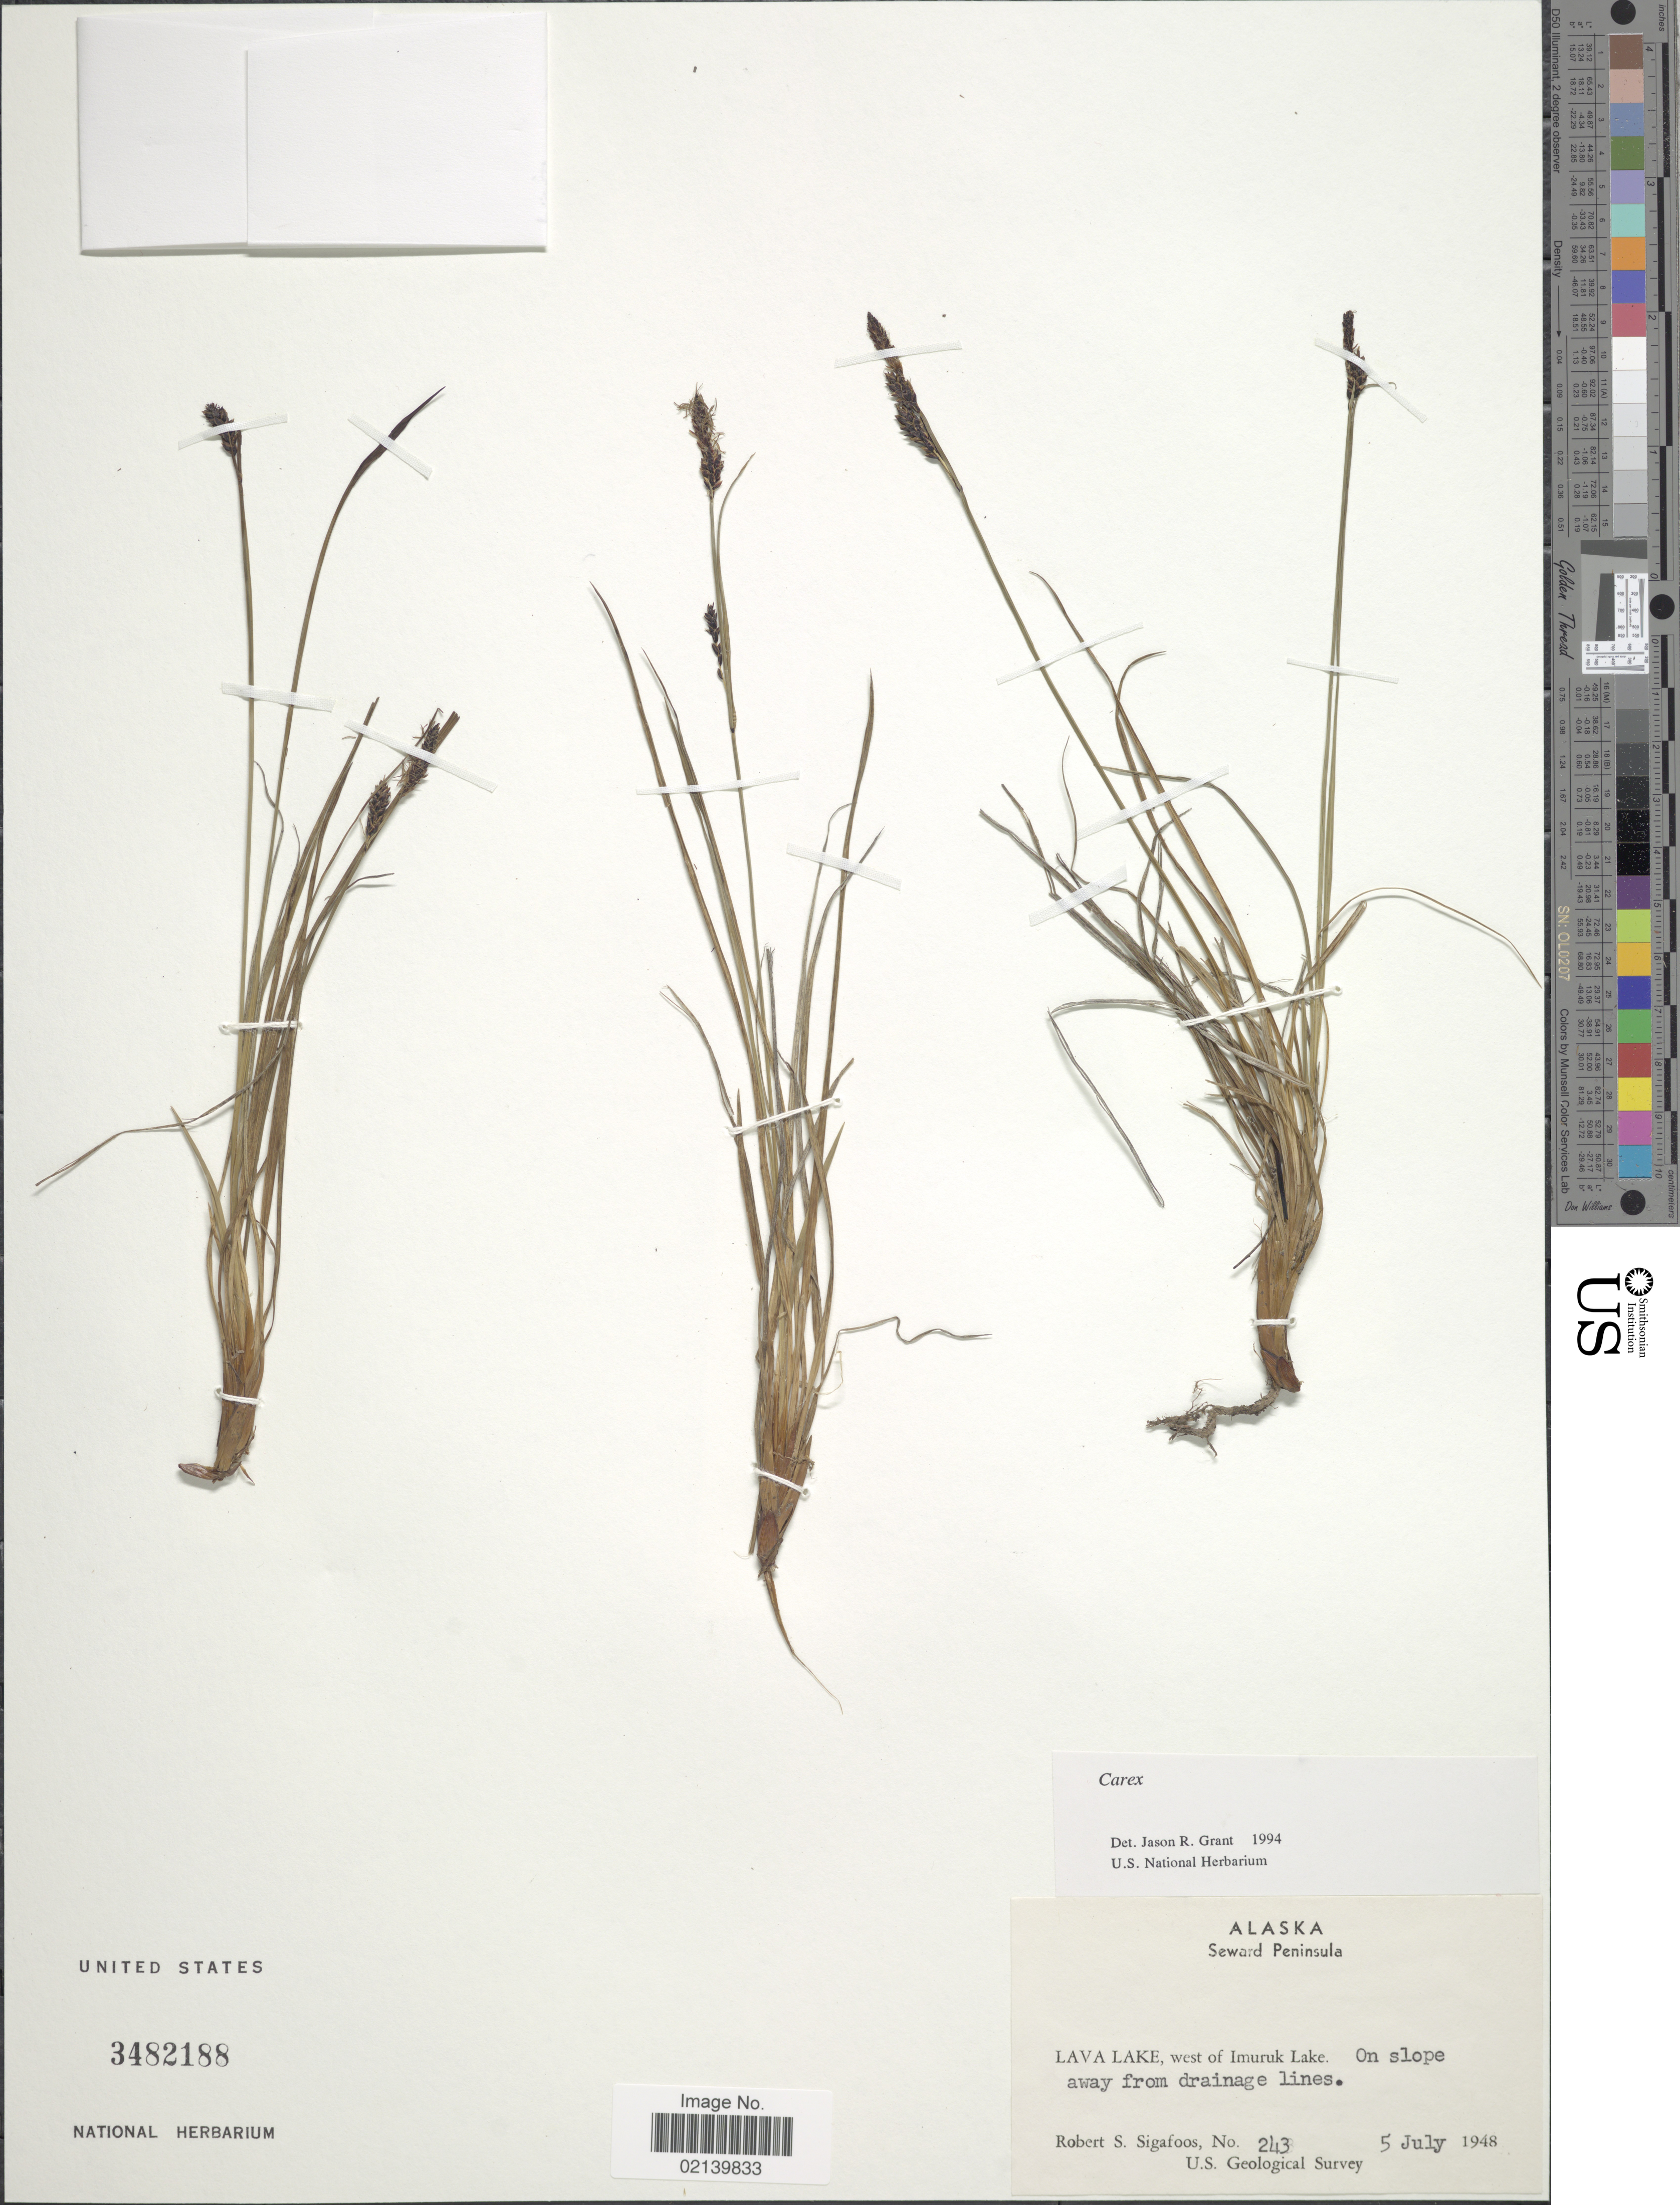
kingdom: Plantae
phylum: Tracheophyta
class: Liliopsida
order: Poales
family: Cyperaceae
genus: Carex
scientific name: Carex sp.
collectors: R. Sigafoos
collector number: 243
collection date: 1948-07-05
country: United States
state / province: Alaska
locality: Alaska, Seward Peninusla. Lava Lake, west of Imuruk Lake. On slope away from drainage lines.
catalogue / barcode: US 3482188